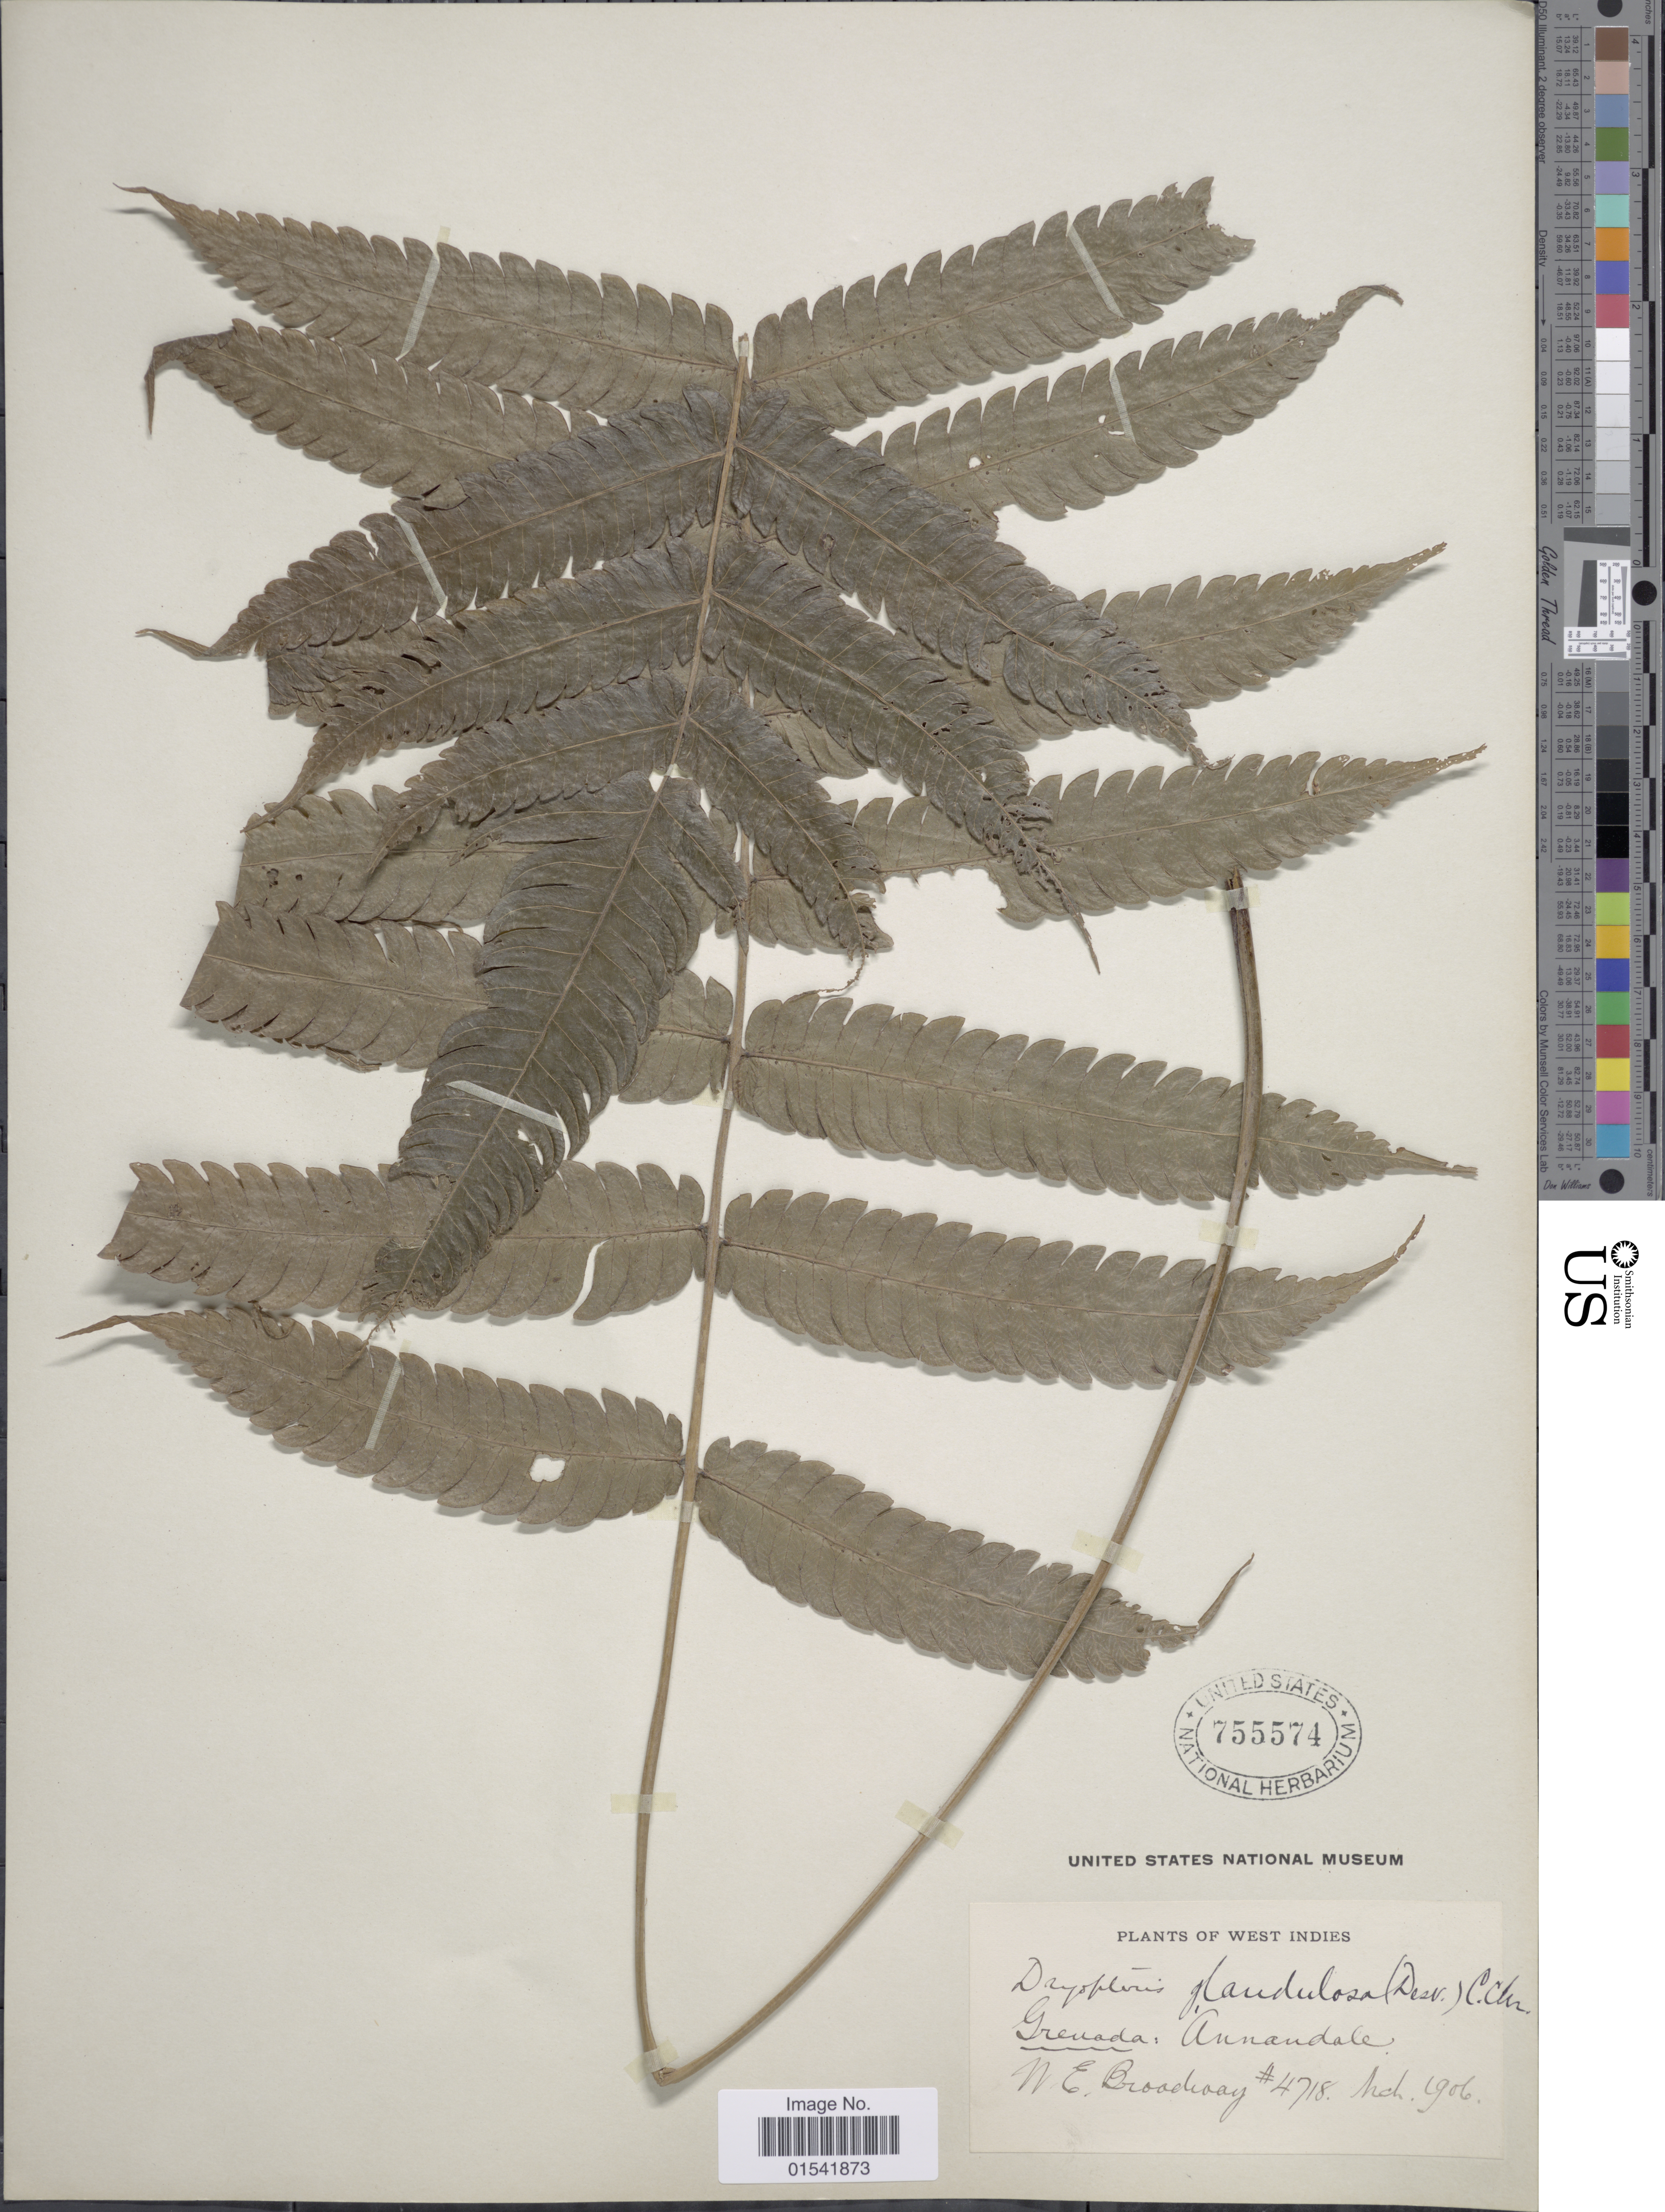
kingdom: Plantae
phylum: Tracheophyta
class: Polypodiopsida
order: Polypodiales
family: Thelypteridaceae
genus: Steiropteris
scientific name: Steiropteris glandulosa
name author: (Hook. f.) Pic. Serm.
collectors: W. E. Broadway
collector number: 4718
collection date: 1906-03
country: Grenada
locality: Annandale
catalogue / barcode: US 755574